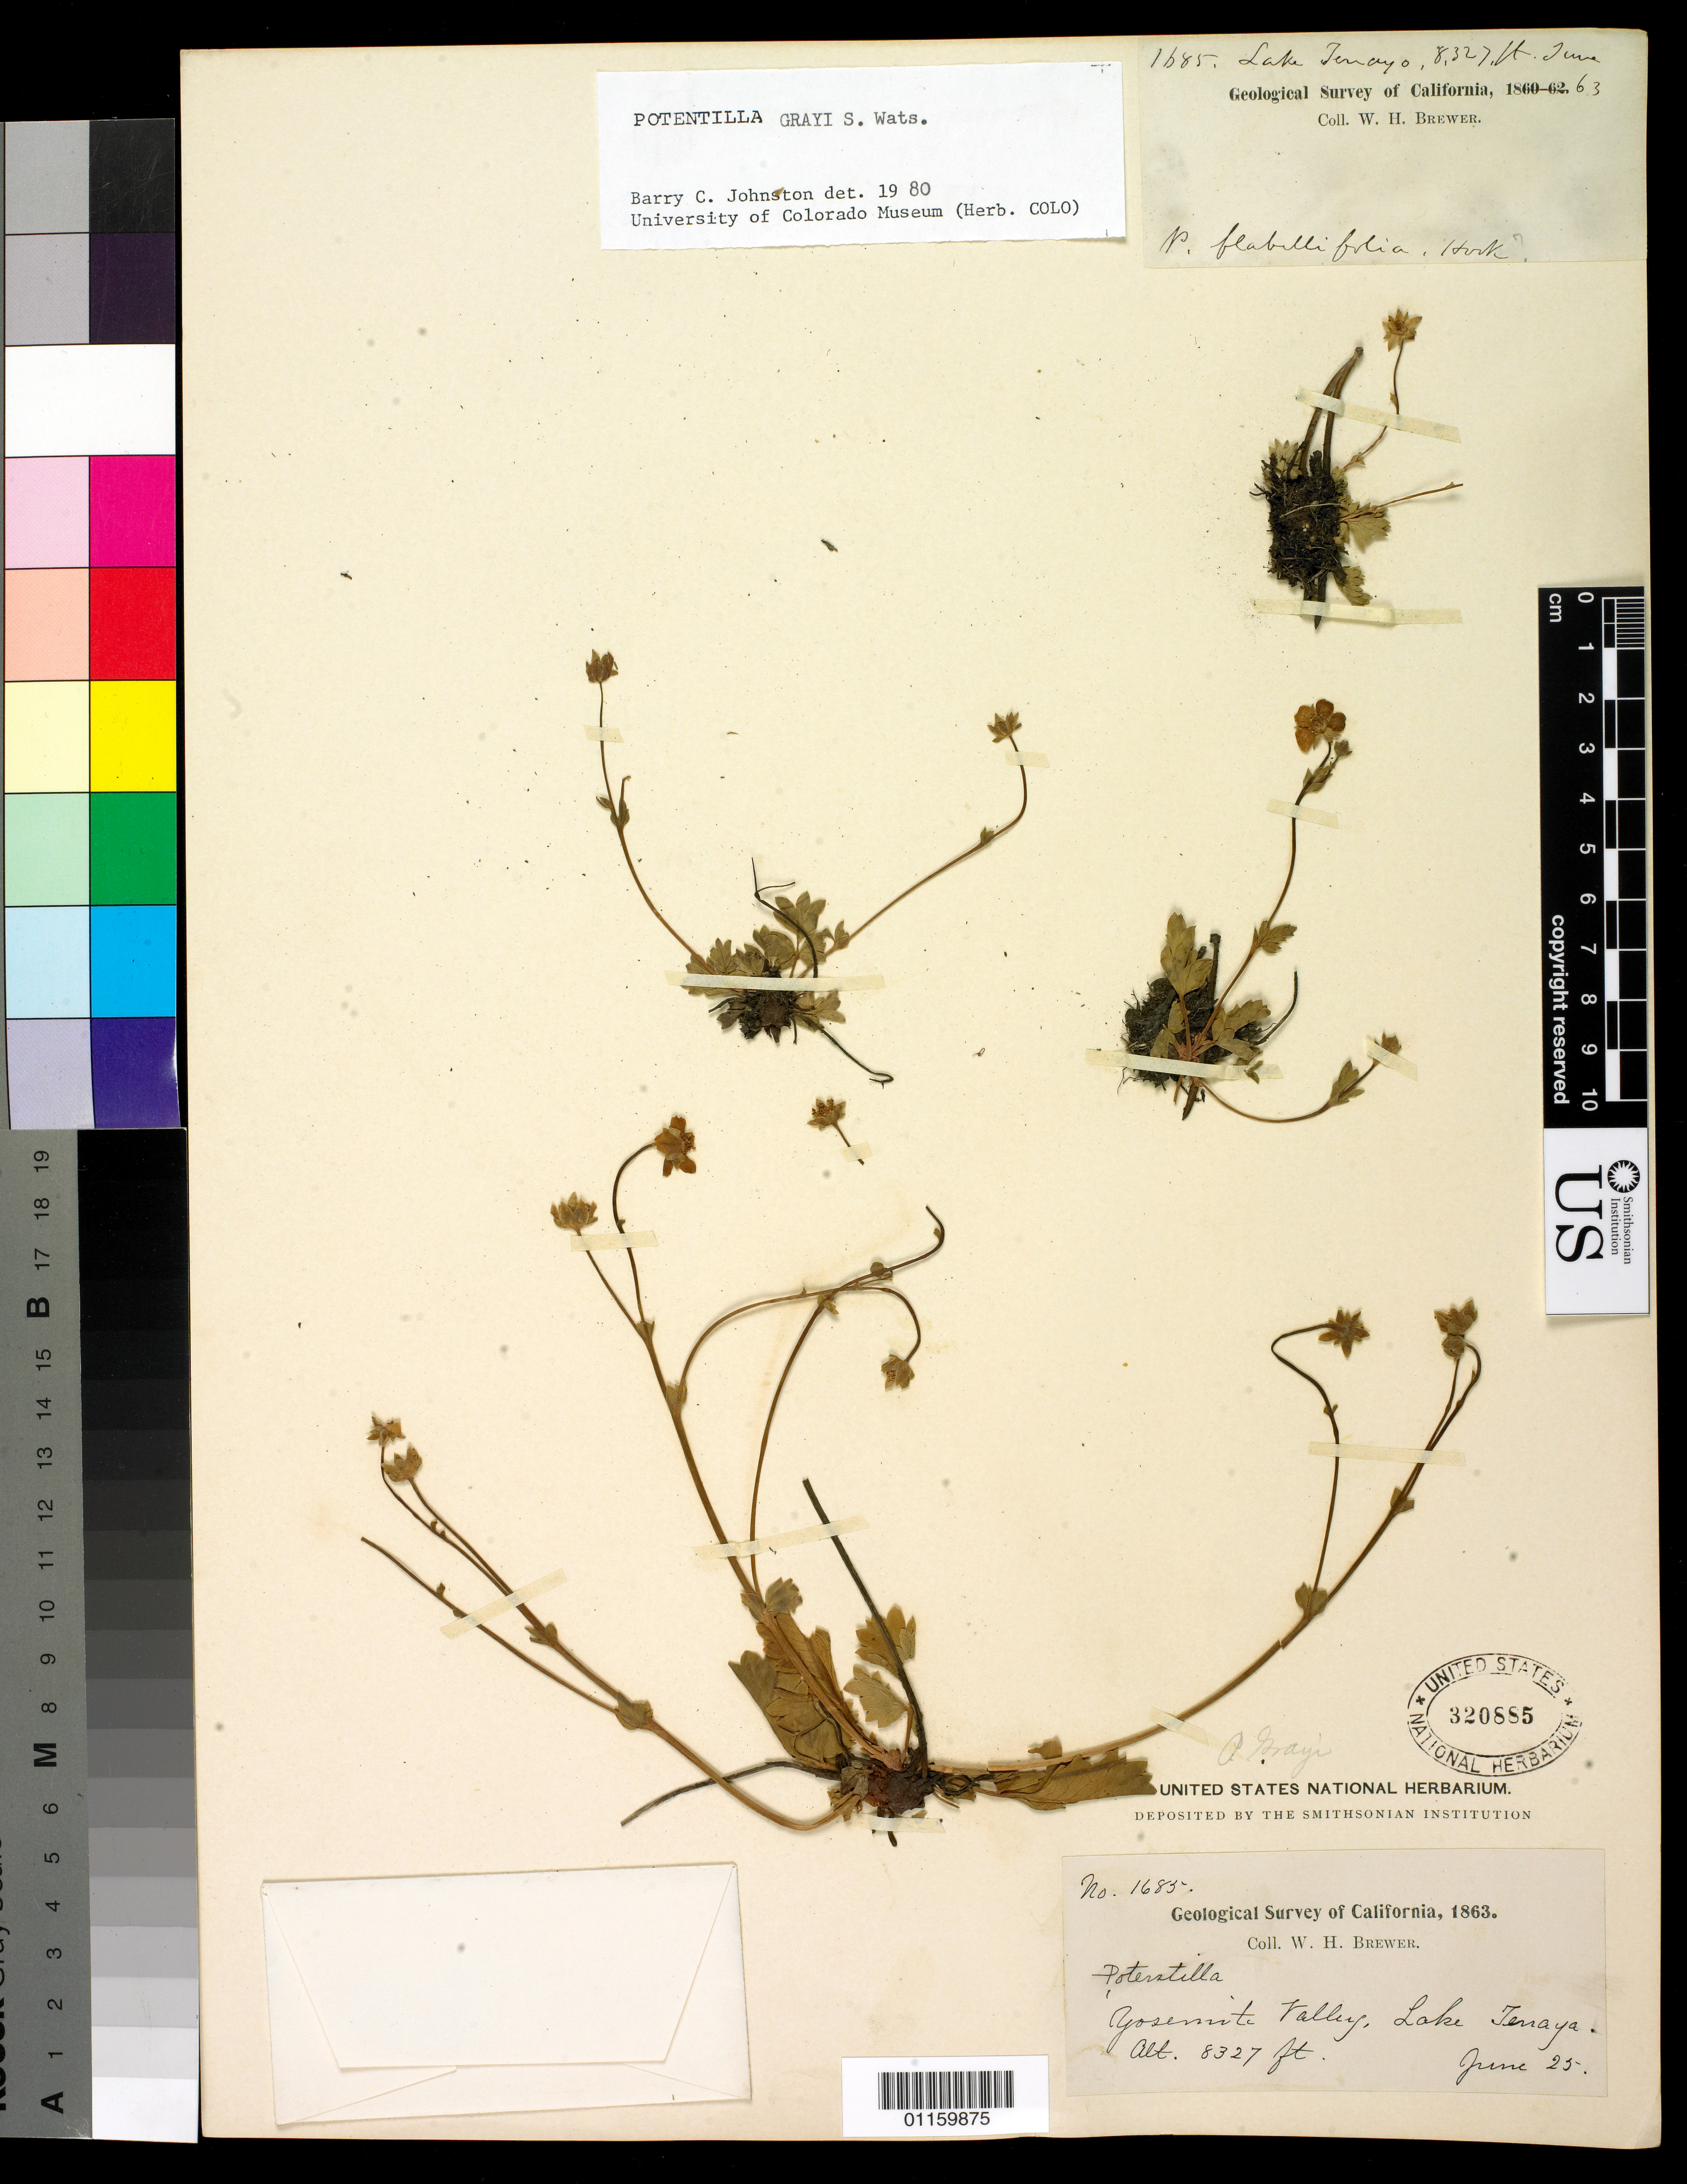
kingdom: Plantae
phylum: Tracheophyta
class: Magnoliopsida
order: Rosales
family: Rosaceae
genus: Potentilla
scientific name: Potentilla grayi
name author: S. Watson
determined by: Johnston, B. C.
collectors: W. H. Brewer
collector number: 1685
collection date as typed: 25 Jun 1863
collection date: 1863-06-25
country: United States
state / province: California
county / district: Mariposa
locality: Yosemite Valley, Lake Tenaya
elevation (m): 2538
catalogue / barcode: US 320885